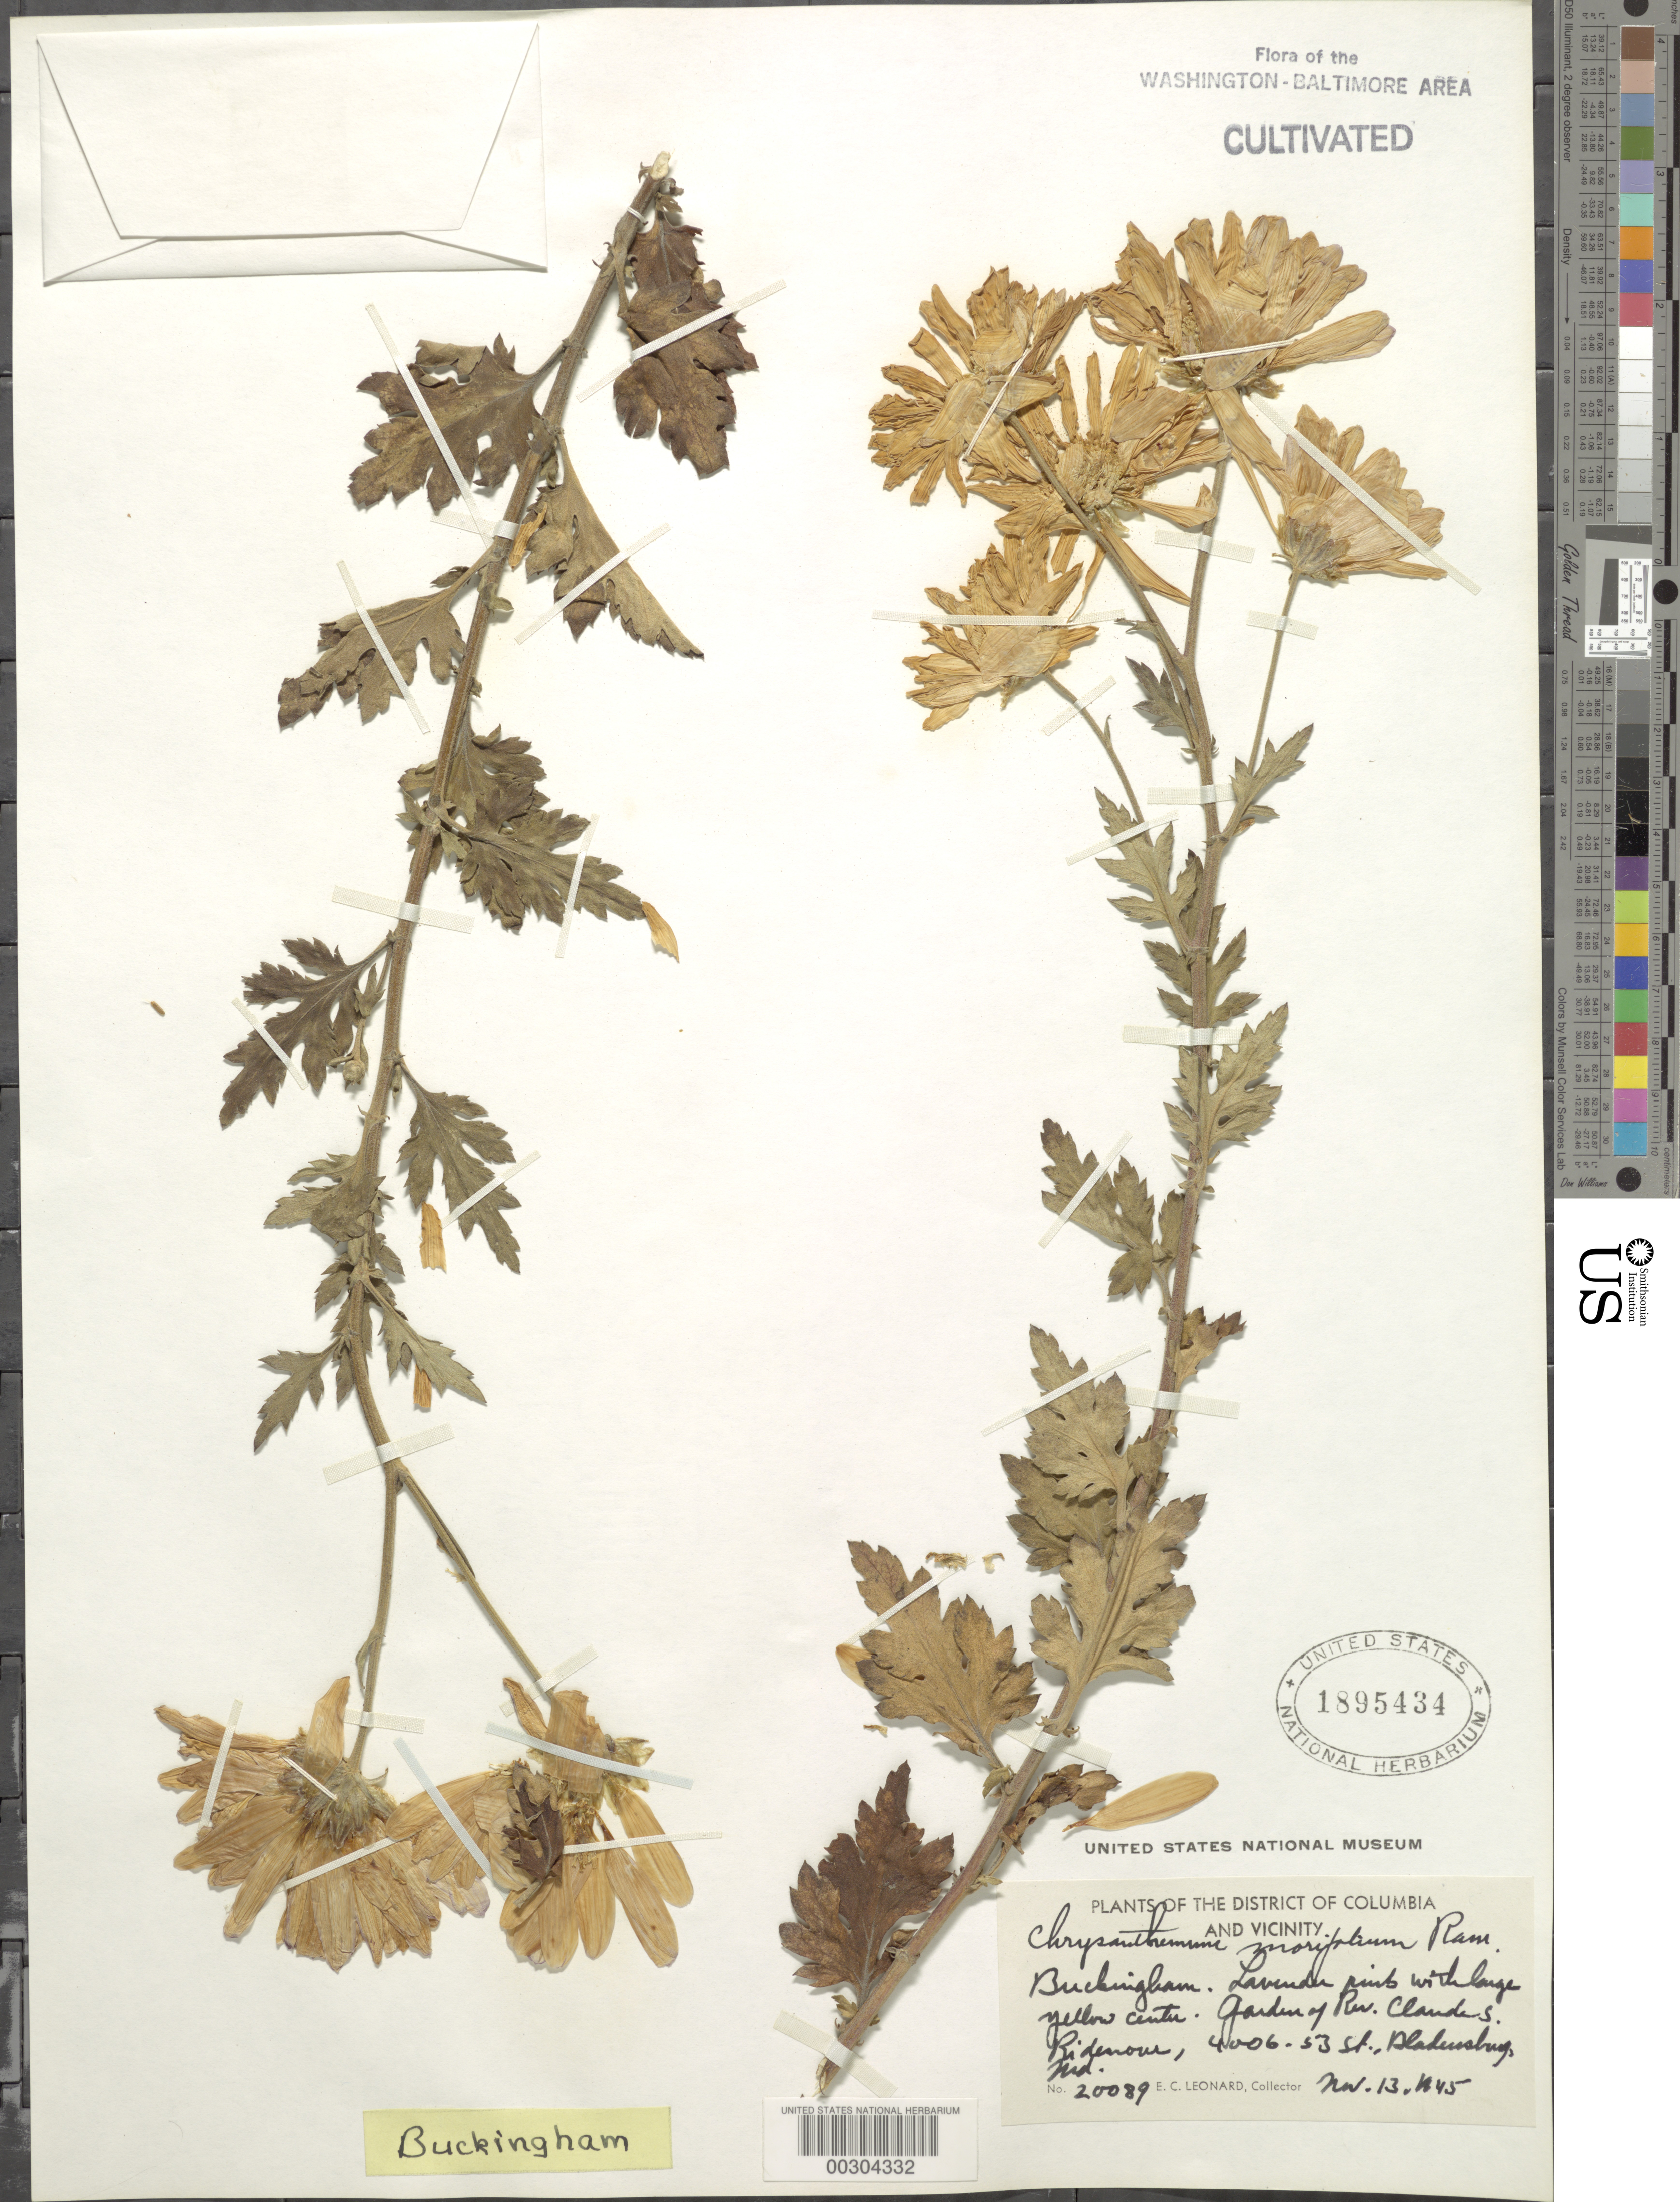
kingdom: Plantae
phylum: Tracheophyta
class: Magnoliopsida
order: Asterales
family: Asteraceae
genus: Chrysanthemum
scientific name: Chrysanthemum morifolium 'Buchingham'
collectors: E. C. Leonard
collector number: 20089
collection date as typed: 13 Nov 1945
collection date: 1945-11-13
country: United States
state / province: Maryland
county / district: Prince George's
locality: Bladensburg, 4006 53 St, garden of C.S. Ridenour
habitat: Garden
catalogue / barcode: US 1895434